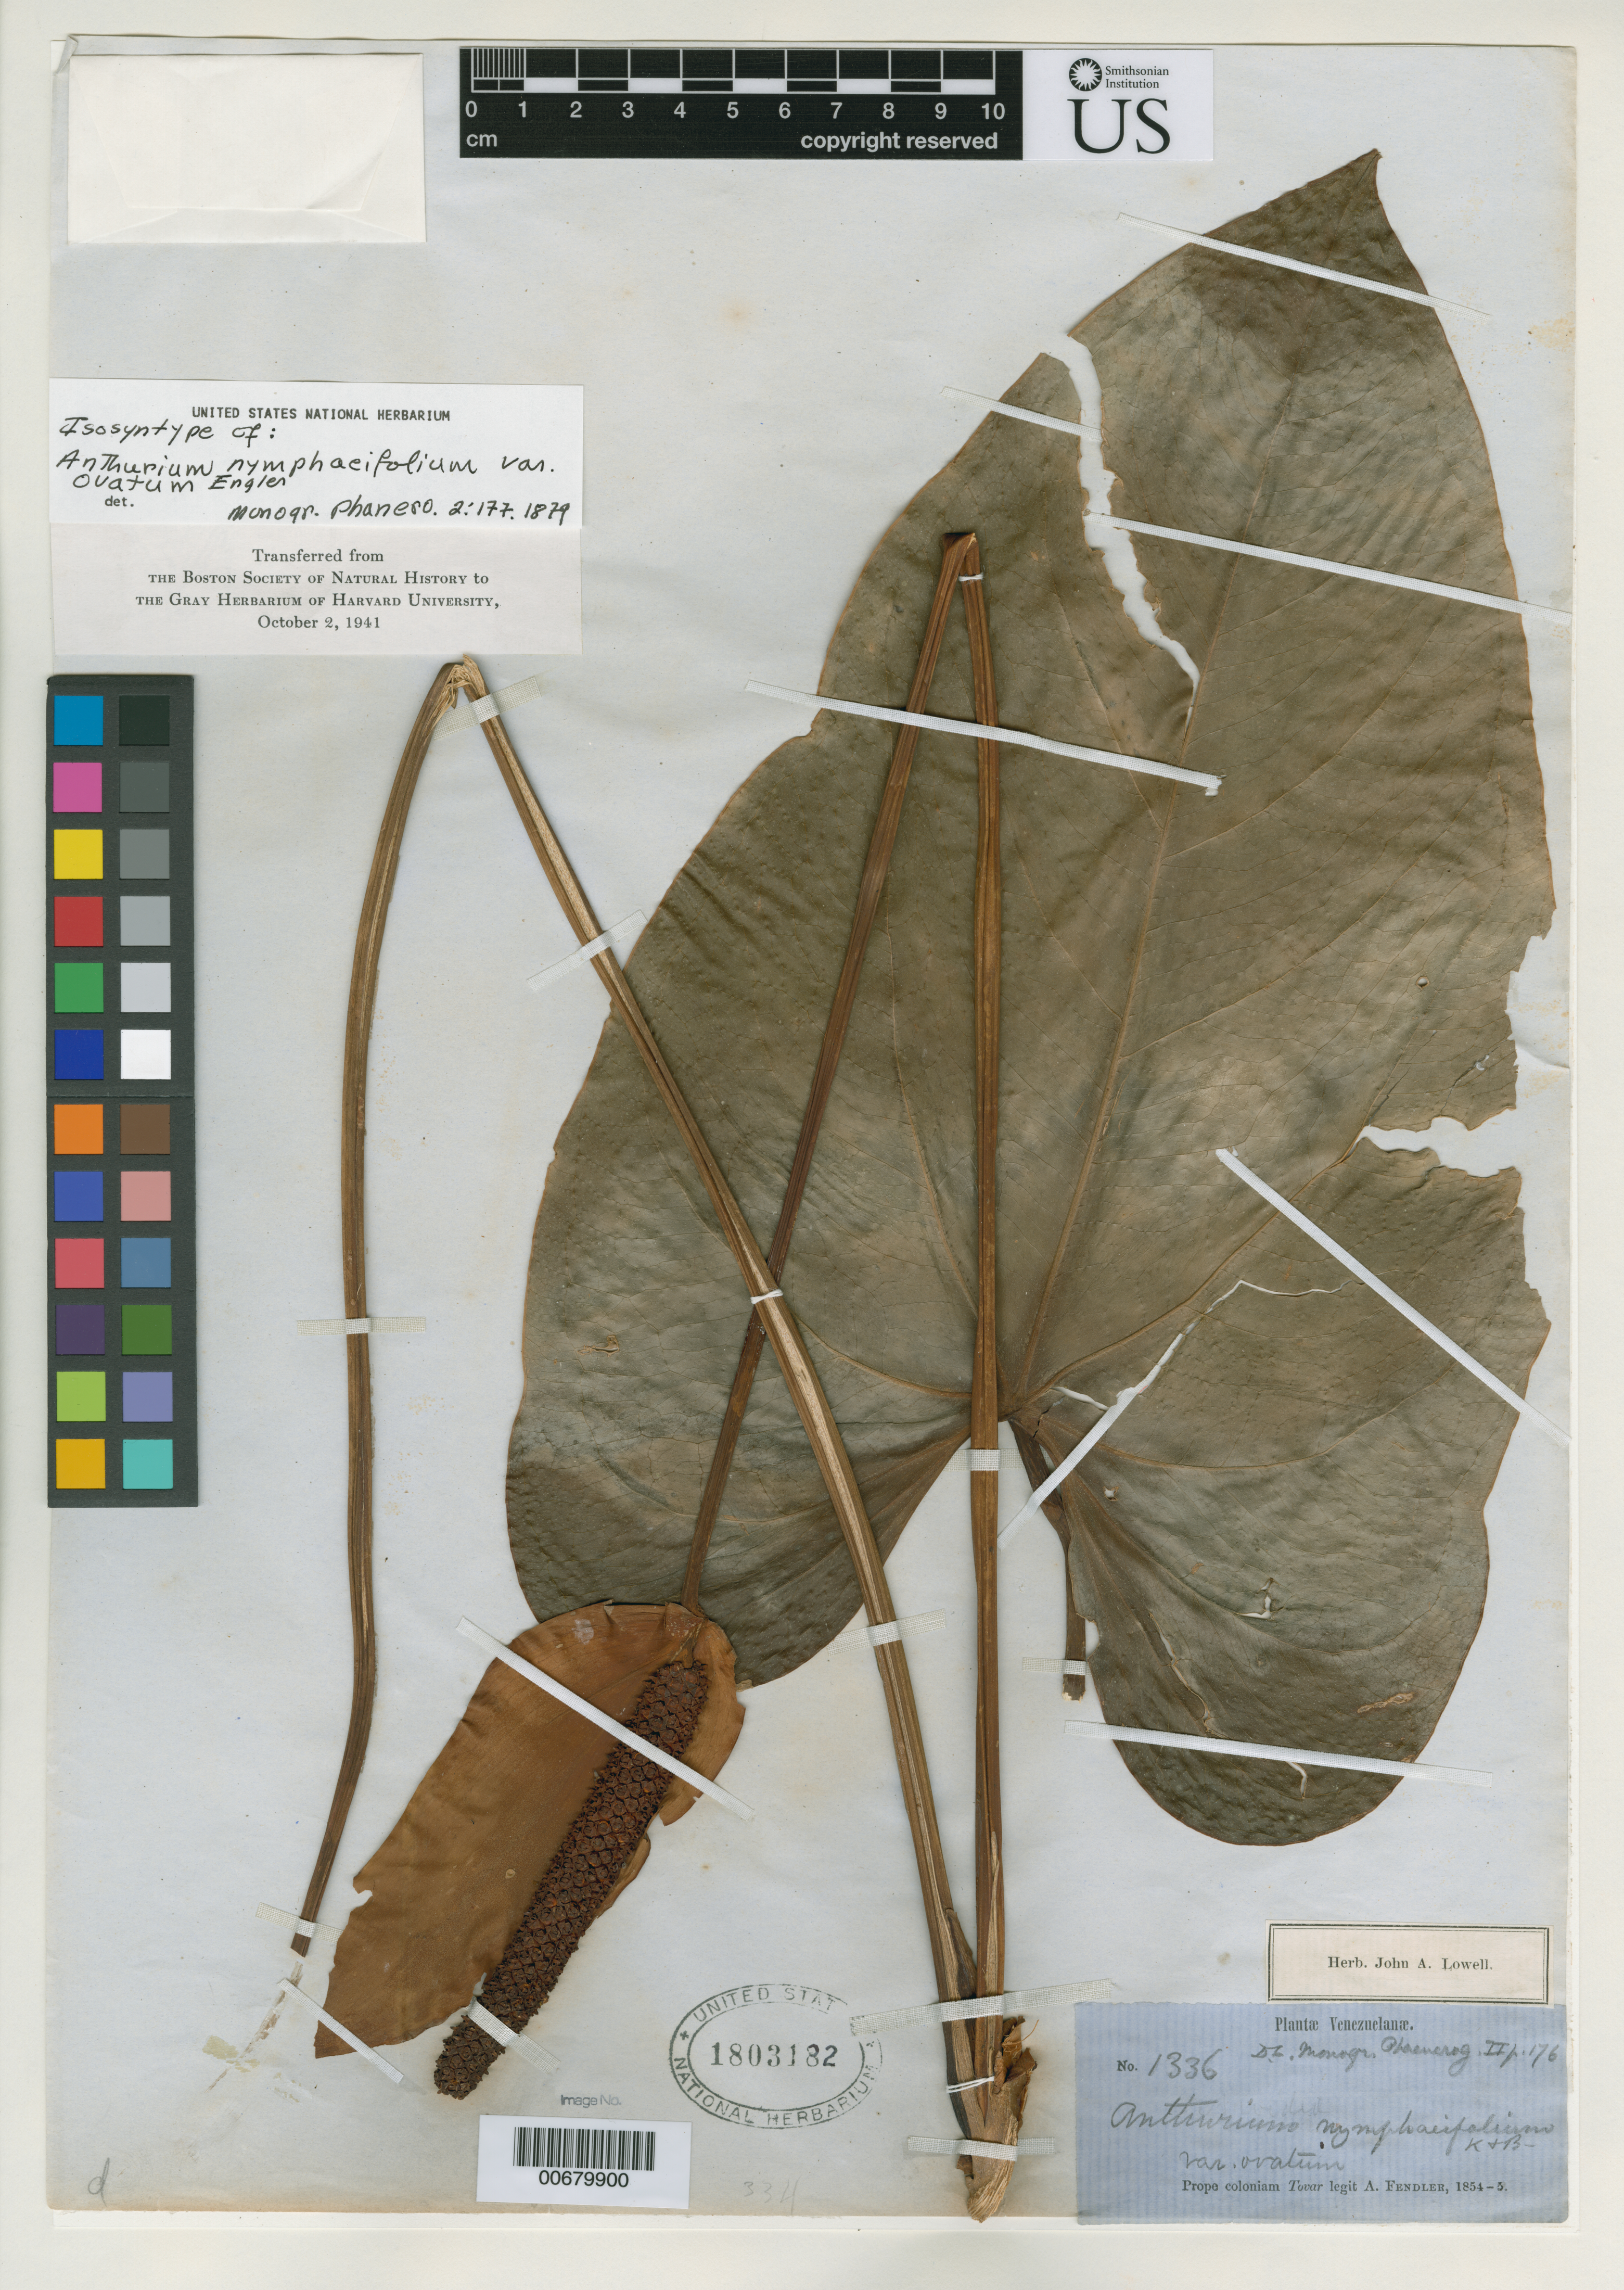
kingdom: Plantae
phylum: Tracheophyta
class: Liliopsida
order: Alismatales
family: Araceae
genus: Anthurium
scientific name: Anthurium nymphaeifolium var. ovatum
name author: Engl. in A. DC.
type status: Isosyntype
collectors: A. Fendler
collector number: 1336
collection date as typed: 1854 to -- --- 1855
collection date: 1854/1855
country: Venezuela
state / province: Mérida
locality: ad coloniam Tovar.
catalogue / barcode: US 1803182